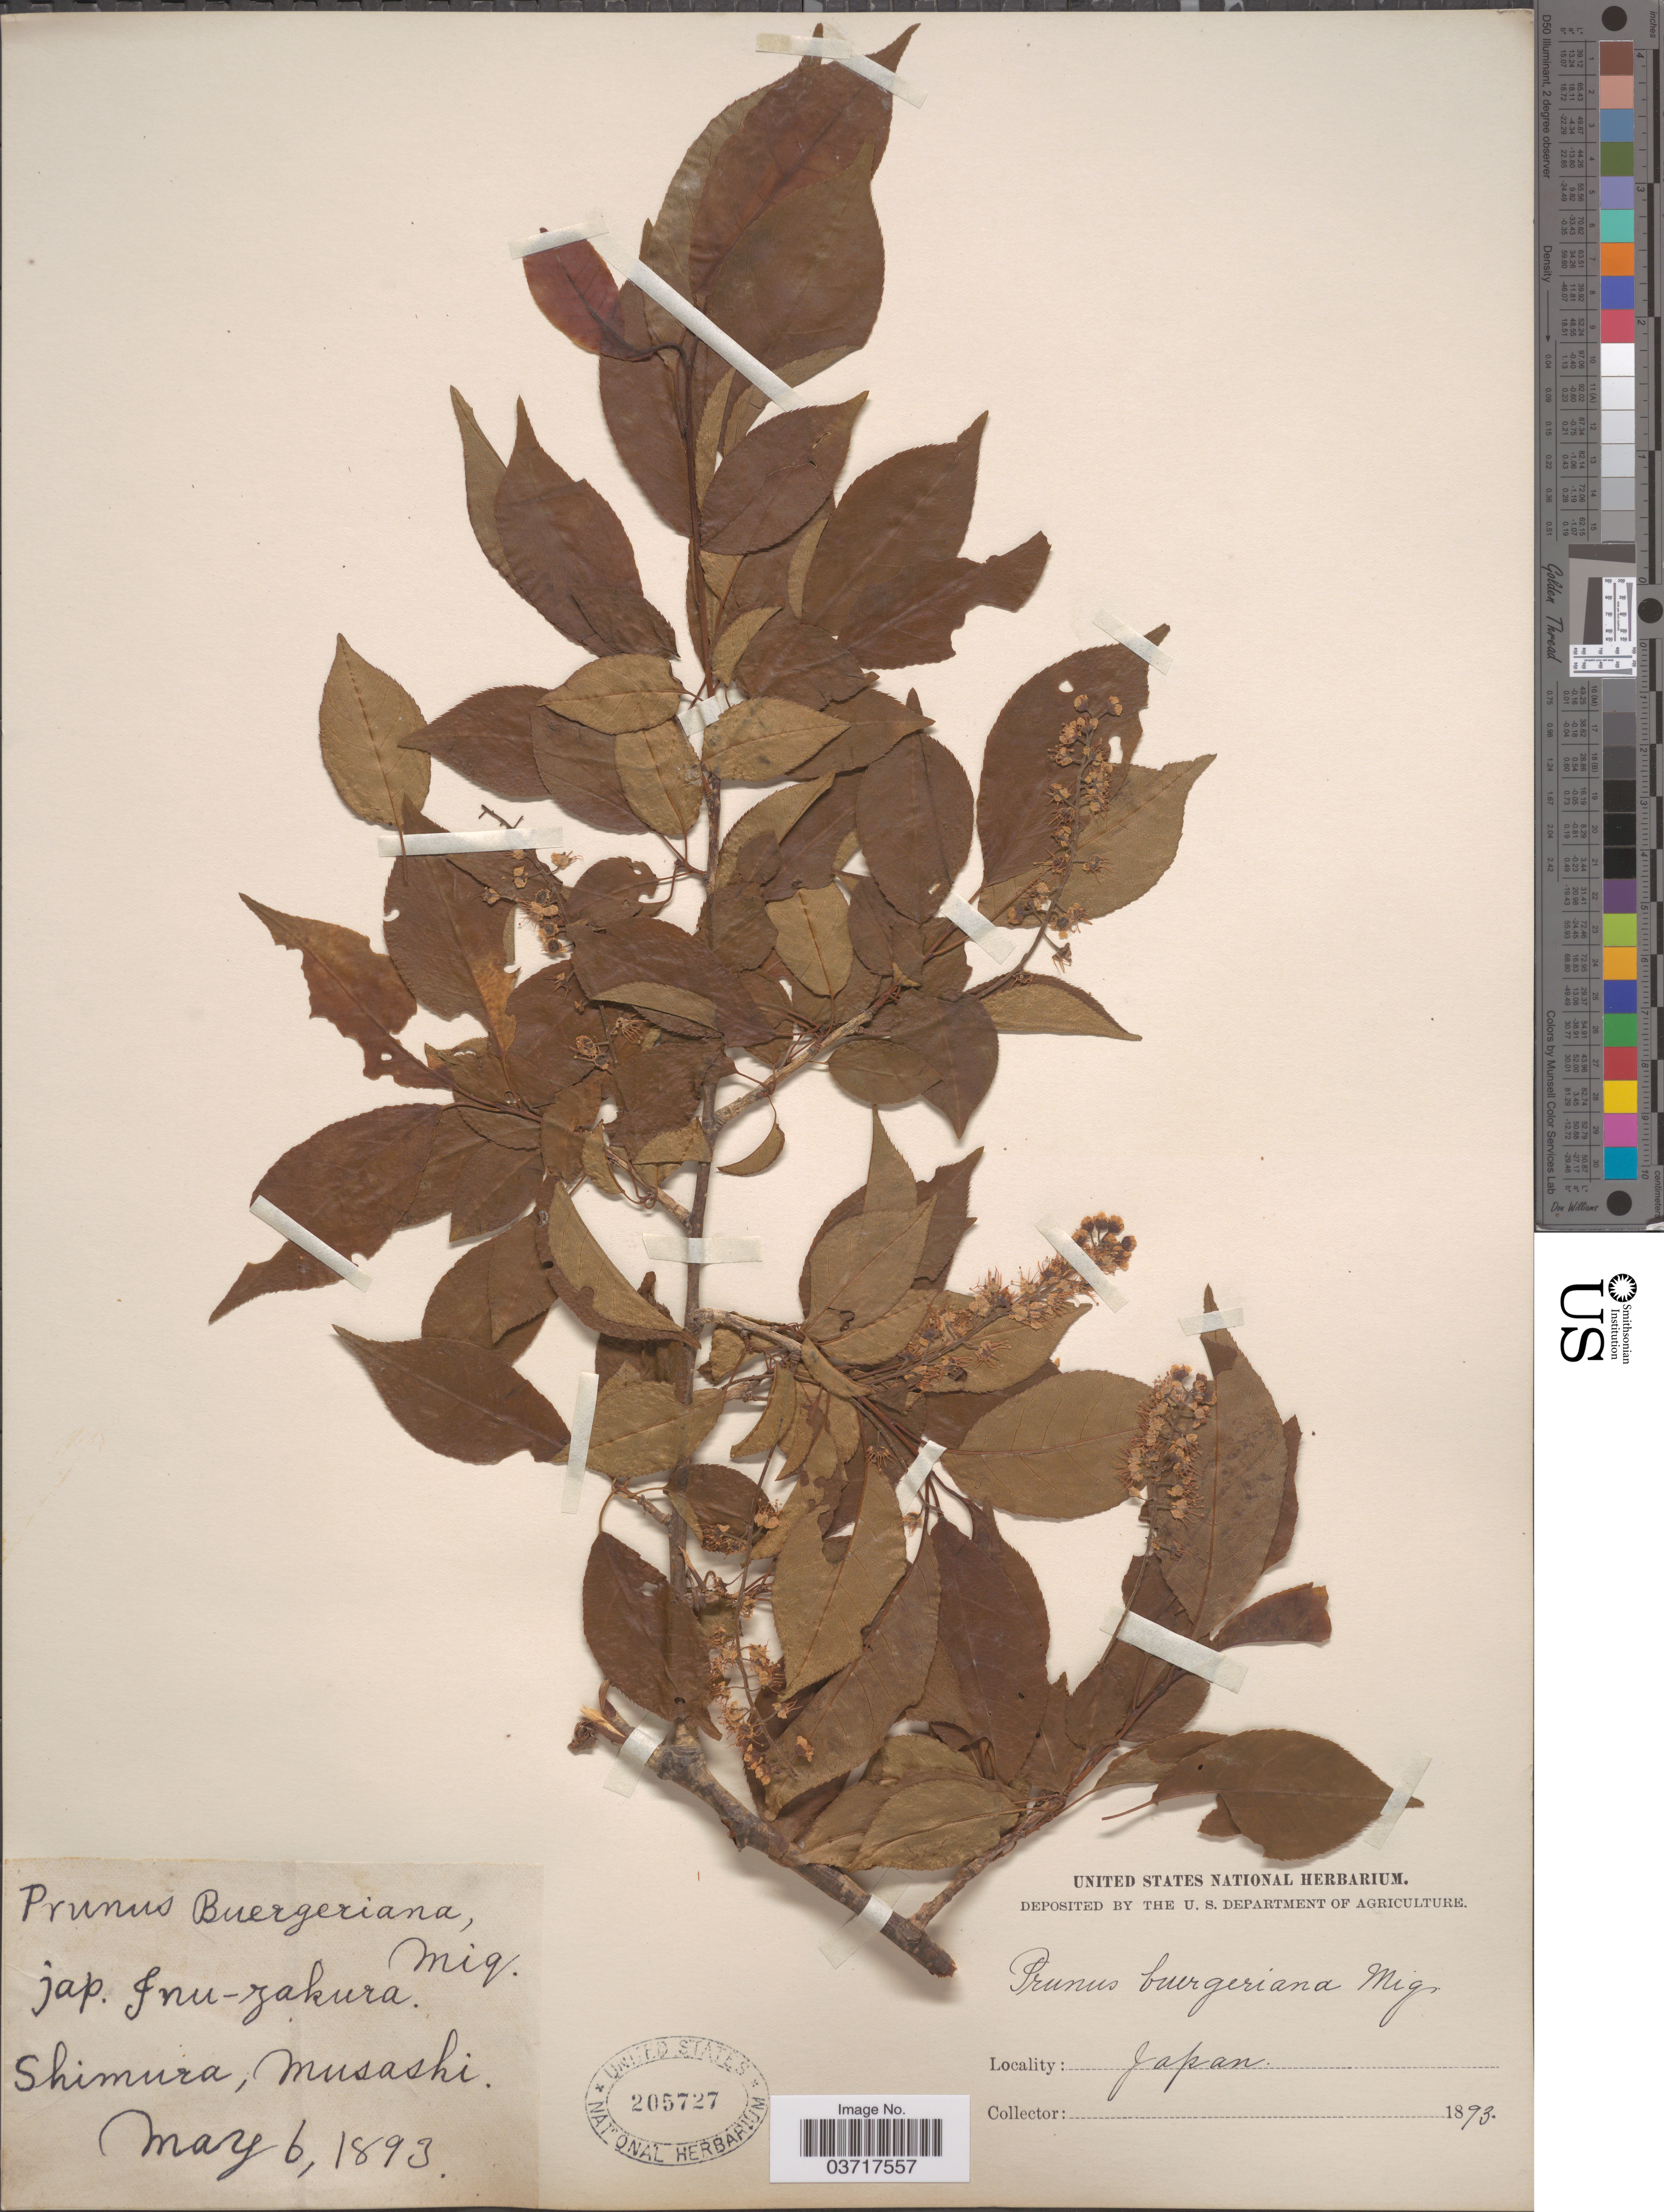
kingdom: Plantae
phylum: Tracheophyta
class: Magnoliopsida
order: Rosales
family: Rosaceae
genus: Prunus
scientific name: Prunus buergeriana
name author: Miq.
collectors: ex herb. United States National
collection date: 1893-05-06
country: Japan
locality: Shimura, Musashi.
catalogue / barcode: US 205727